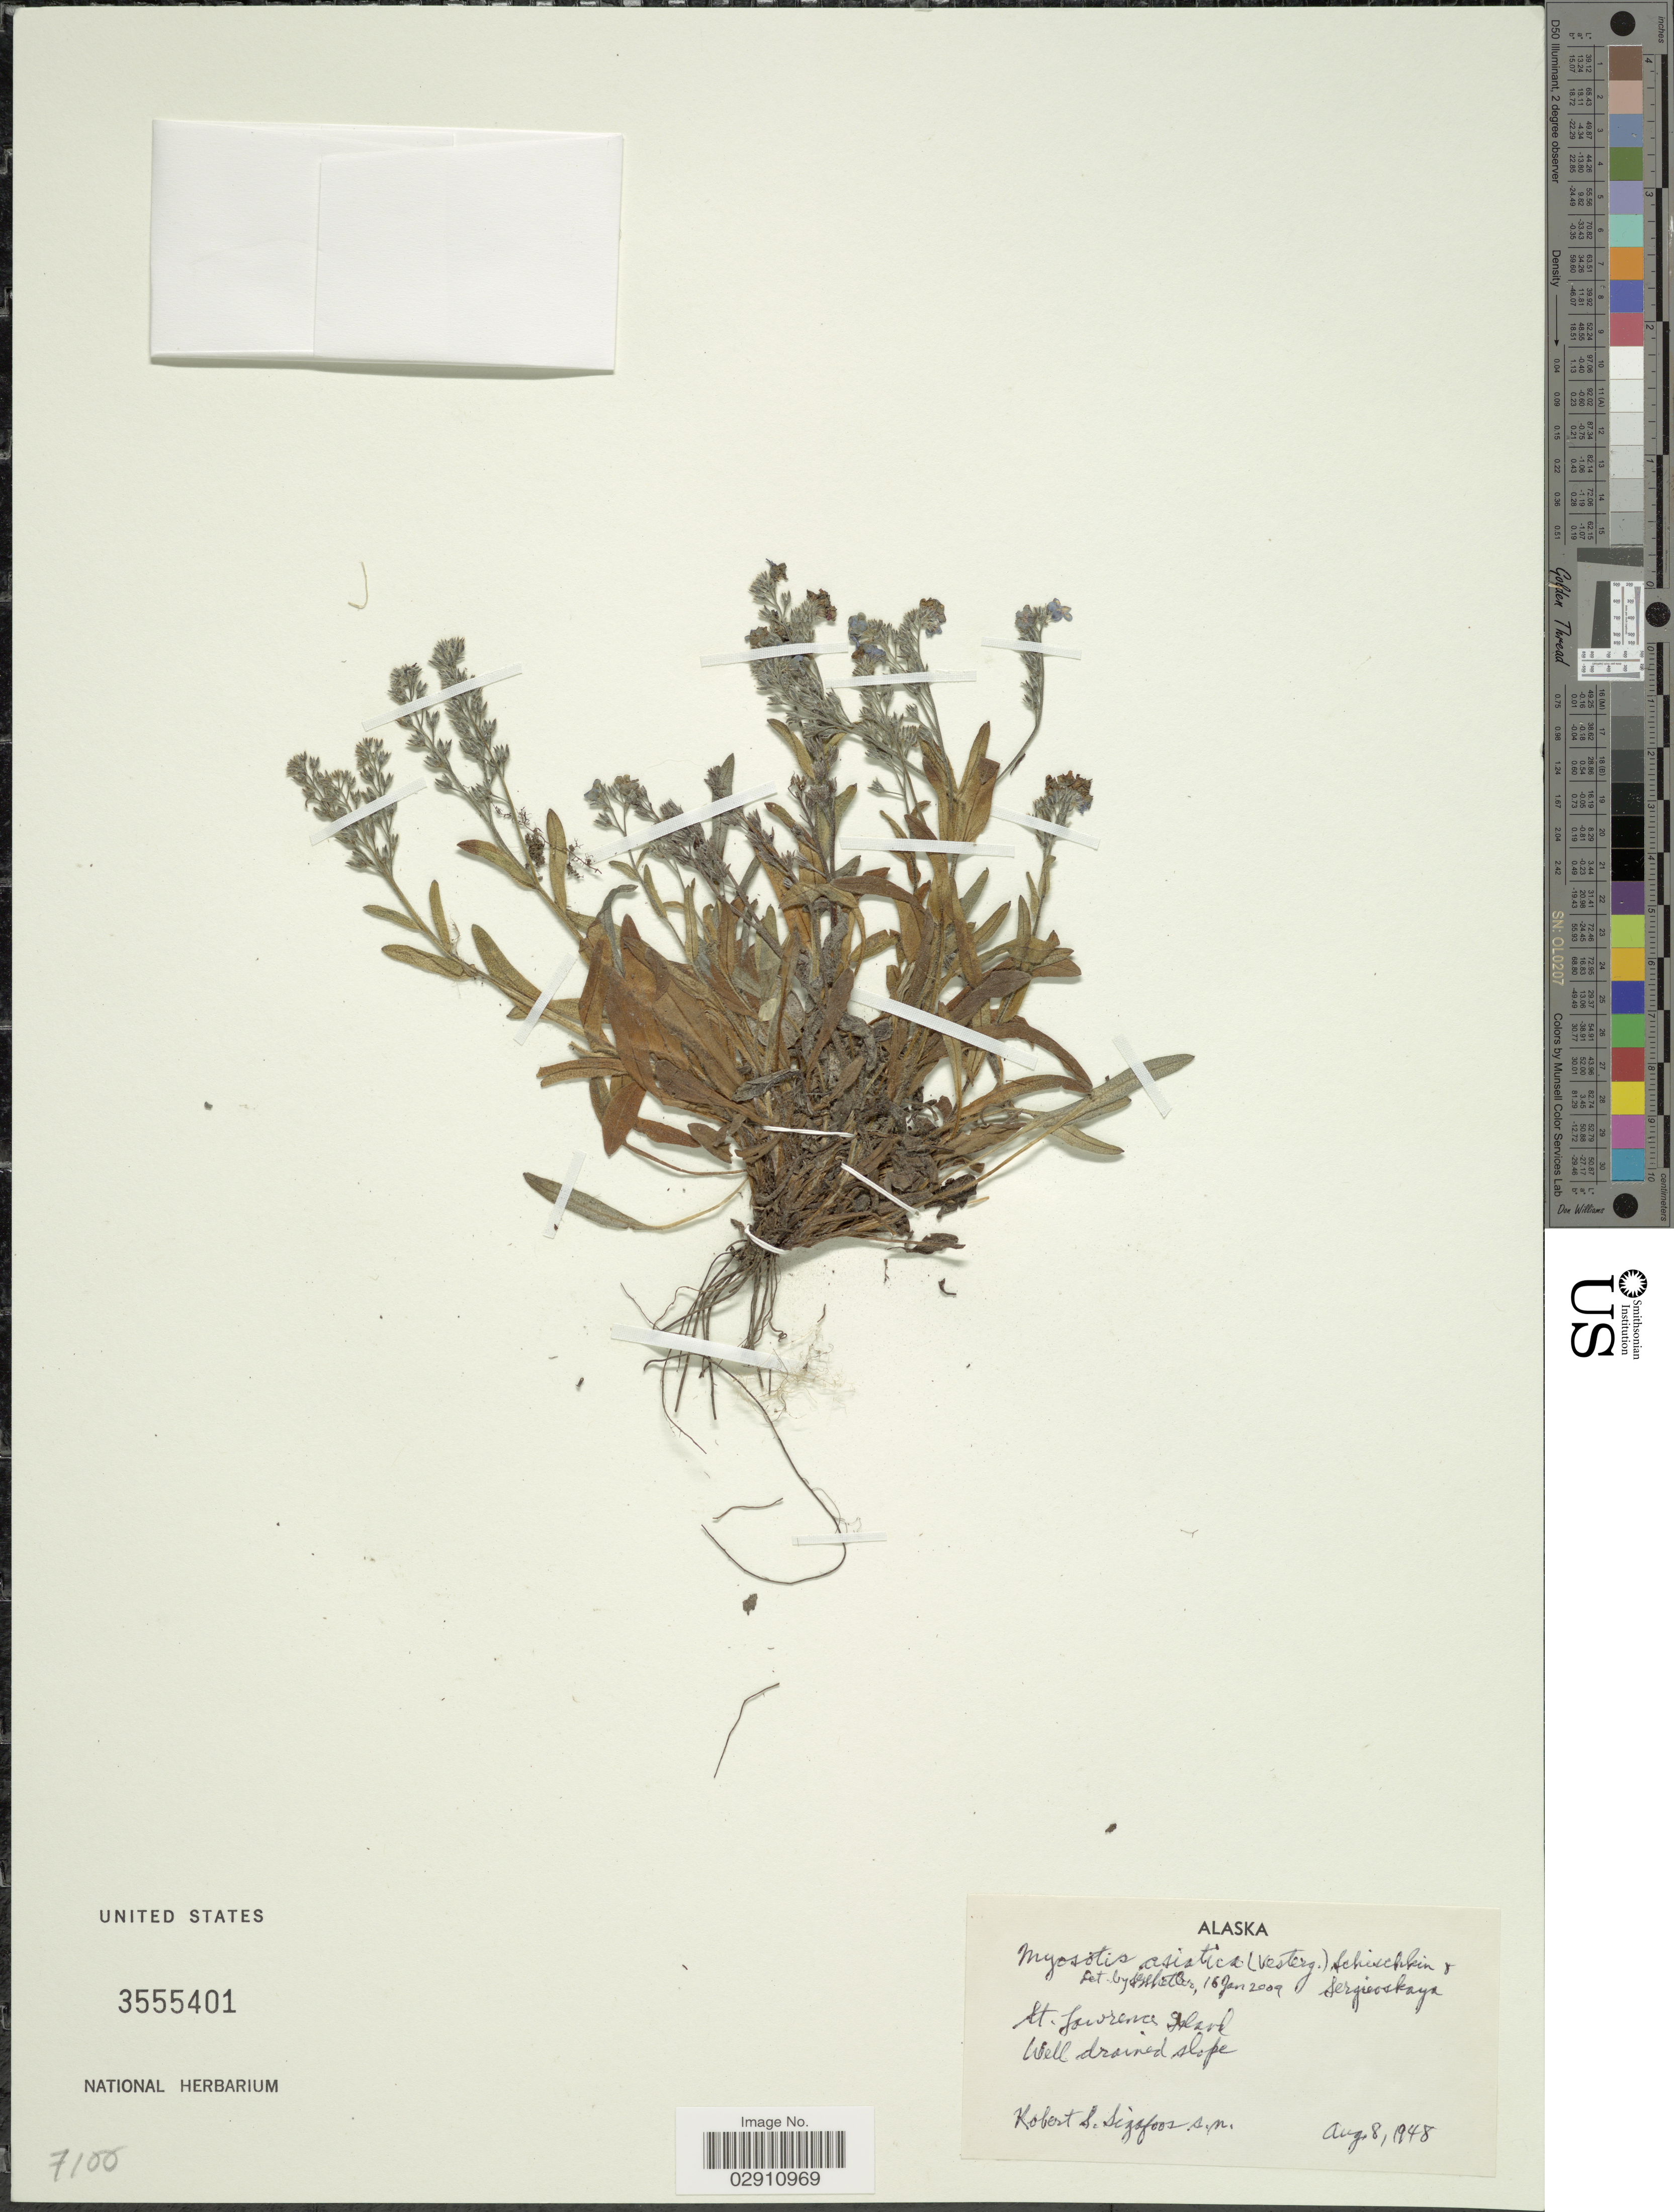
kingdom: Plantae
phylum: Tracheophyta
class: Magnoliopsida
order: Boraginales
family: Boraginaceae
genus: Myosotis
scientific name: Myosotis asiatica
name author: Schischk. & Serg.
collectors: R. Sigafoos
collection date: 1948-08-08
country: United States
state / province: Alaska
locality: St. Lawrence Island.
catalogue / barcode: US 3555401